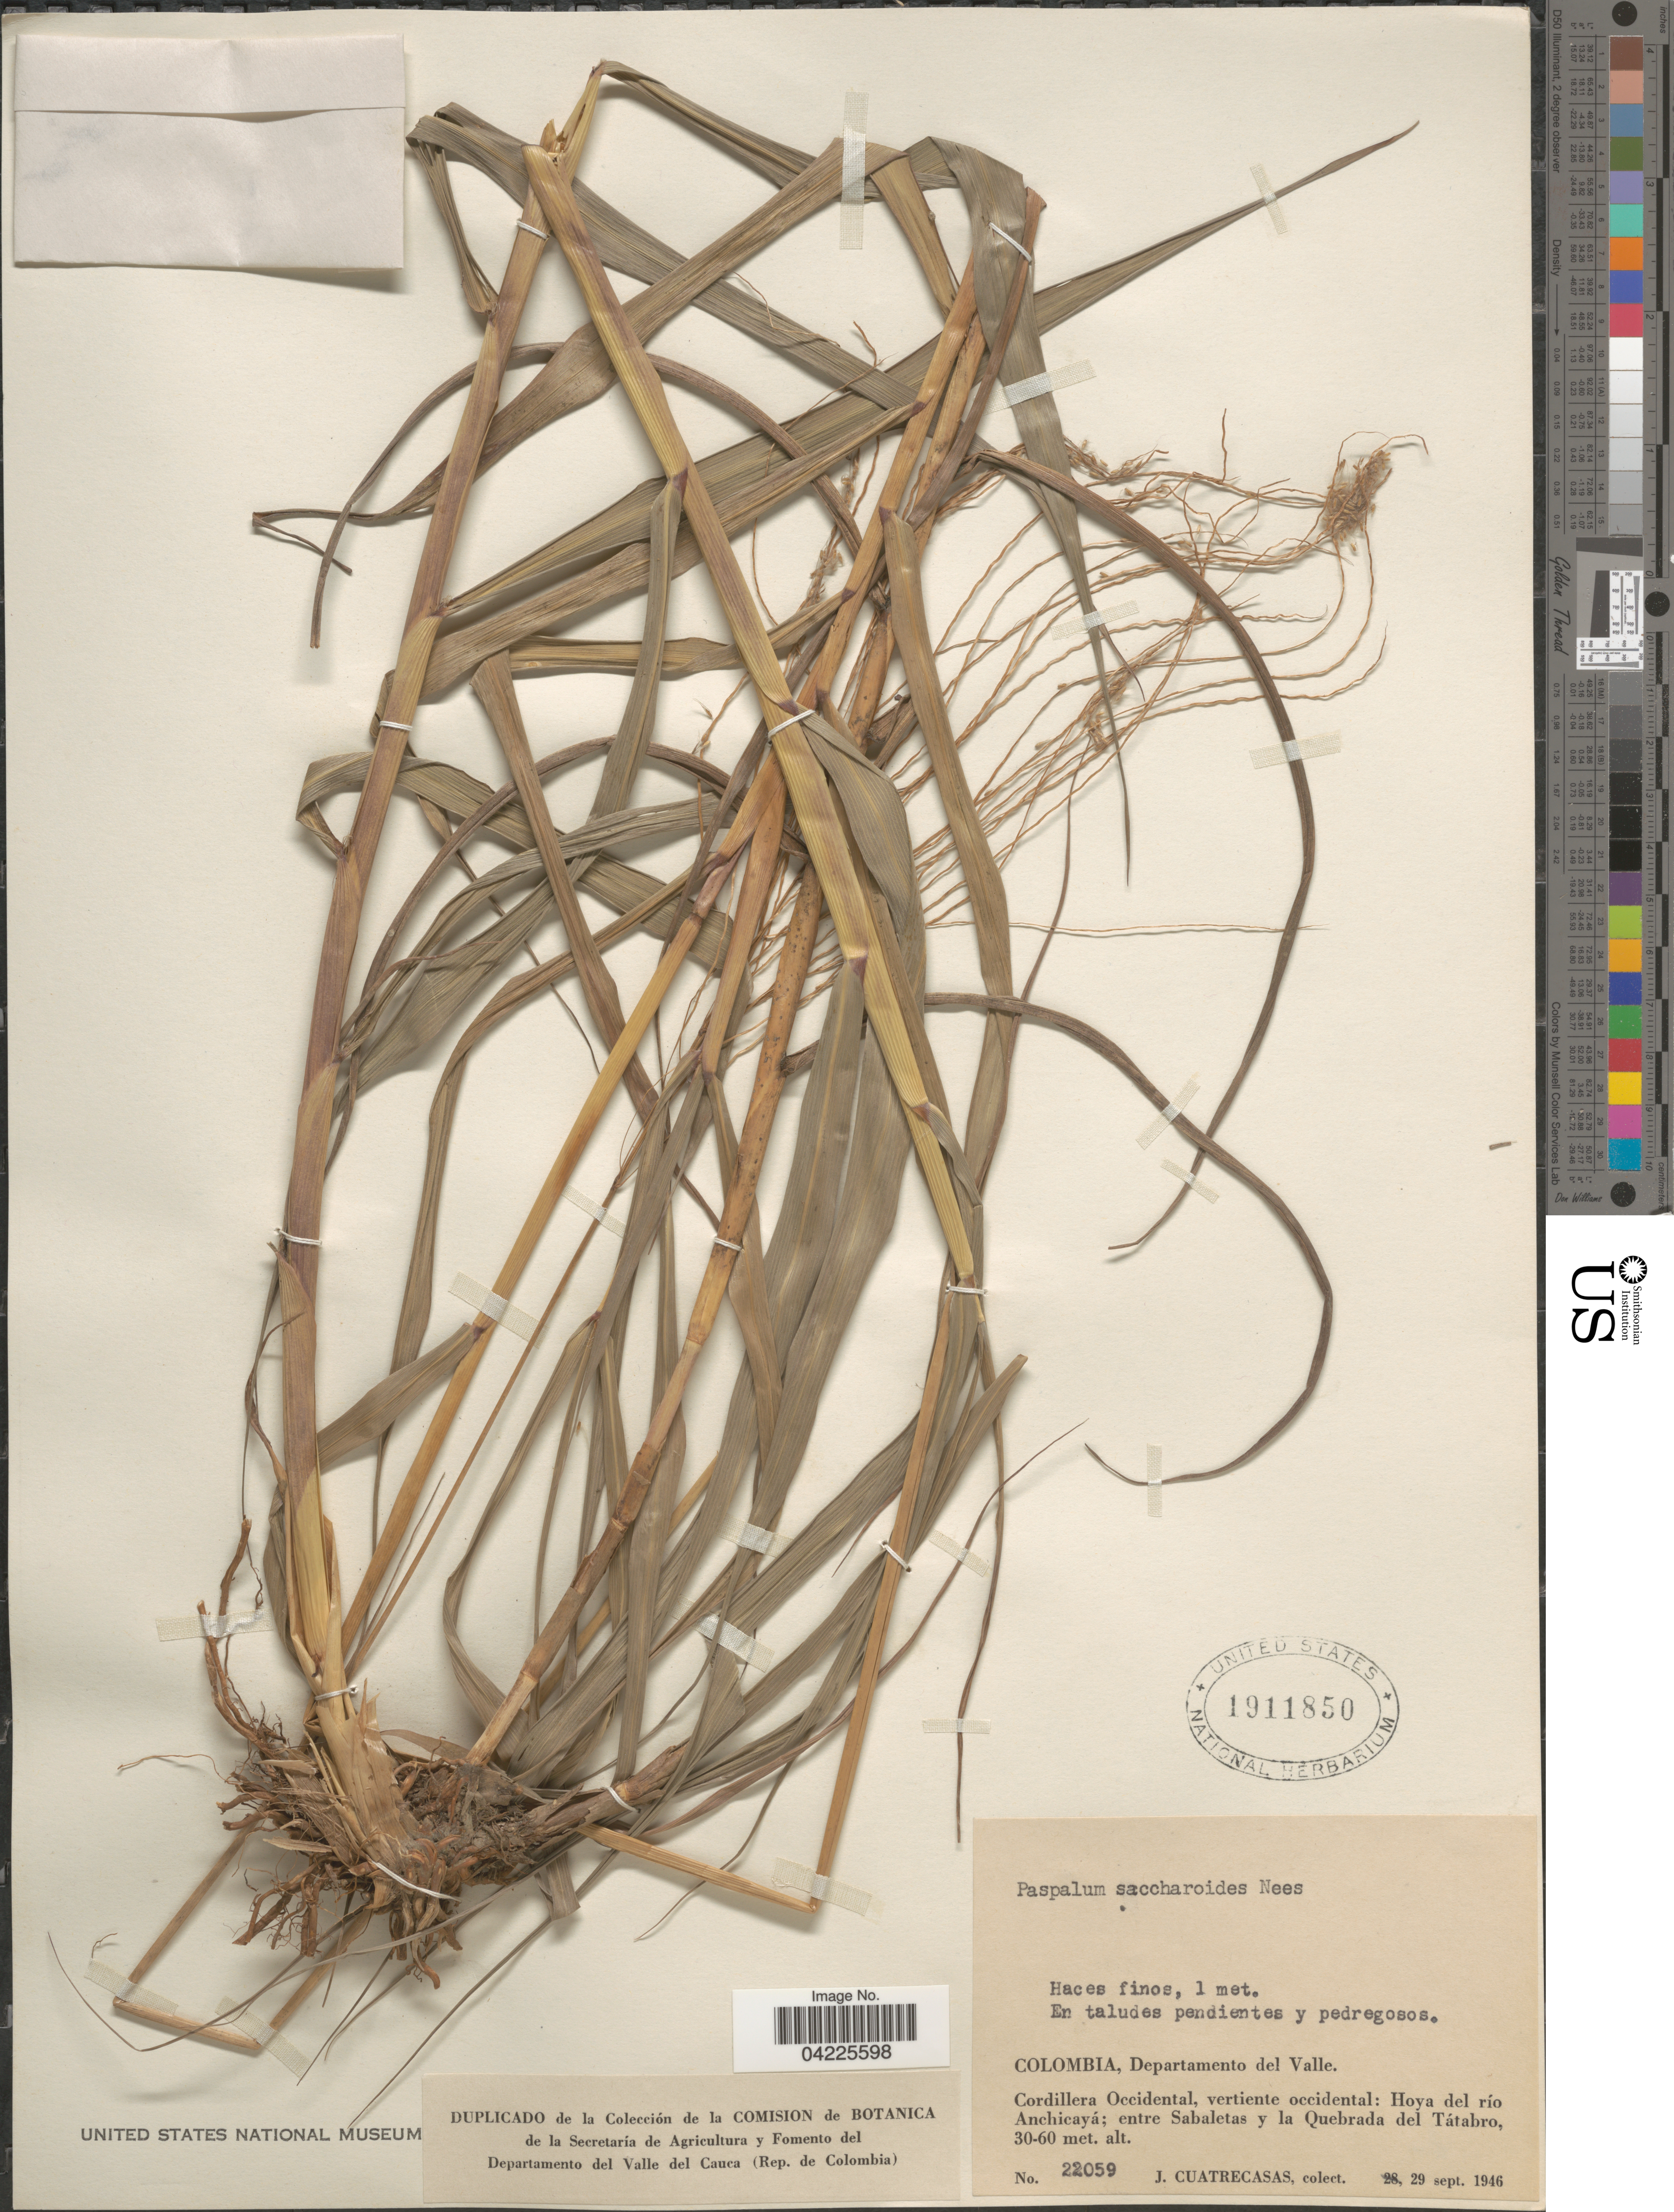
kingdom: Plantae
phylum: Tracheophyta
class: Liliopsida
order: Poales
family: Poaceae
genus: Paspalum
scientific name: Paspalum saccharoides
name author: Nees ex Trin.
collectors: J. Cuatrecasas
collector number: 22059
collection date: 1946-09-29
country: Colombia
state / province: Valle del Cauca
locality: Departamento del Valle. Cordillera Oriental, vertiente occidental: Hoya del río Anchicayá; entre Sabaletas y la Quebrada del Tátabro.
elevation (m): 30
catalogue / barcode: US 1911850